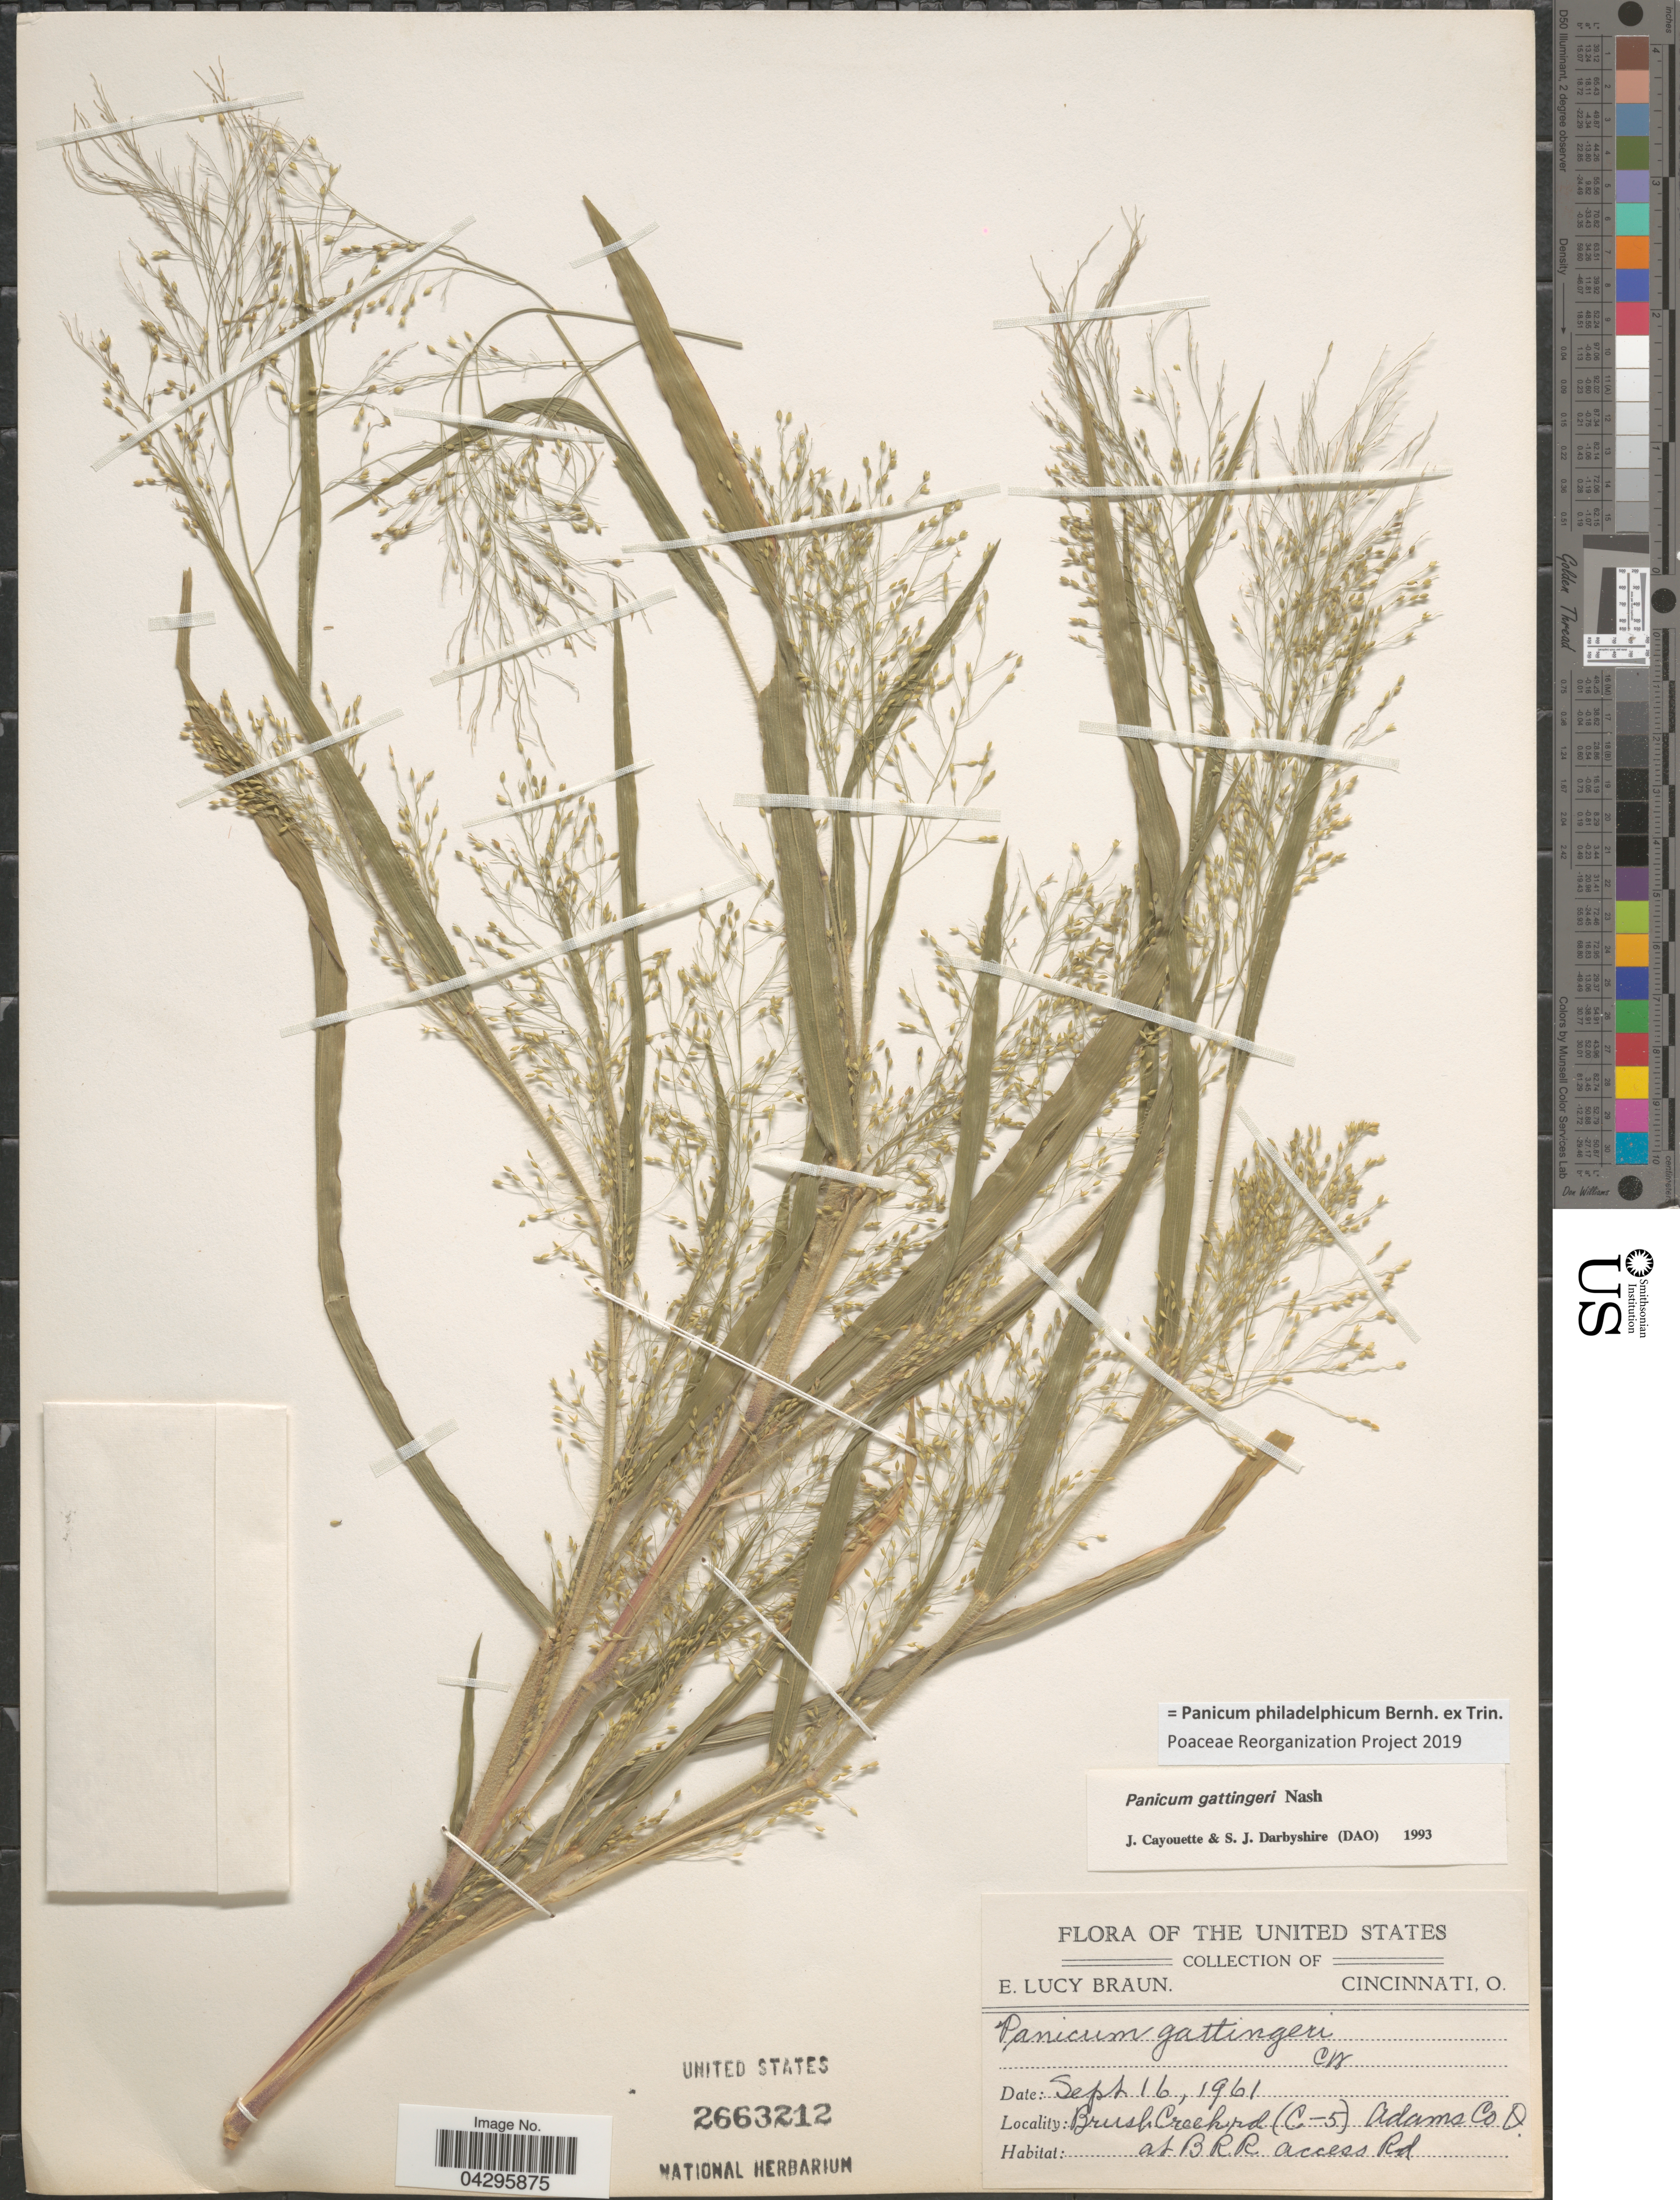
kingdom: Plantae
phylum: Tracheophyta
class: Liliopsida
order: Poales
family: Poaceae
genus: Panicum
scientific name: Panicum philadelphicum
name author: Bernh. ex Trin.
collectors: E. L. Braun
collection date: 1961-09-16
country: United States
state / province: Ohio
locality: Brush Creek rd (C-5), Adams Co. At B.R.R. acces Rd.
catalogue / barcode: US 2663212